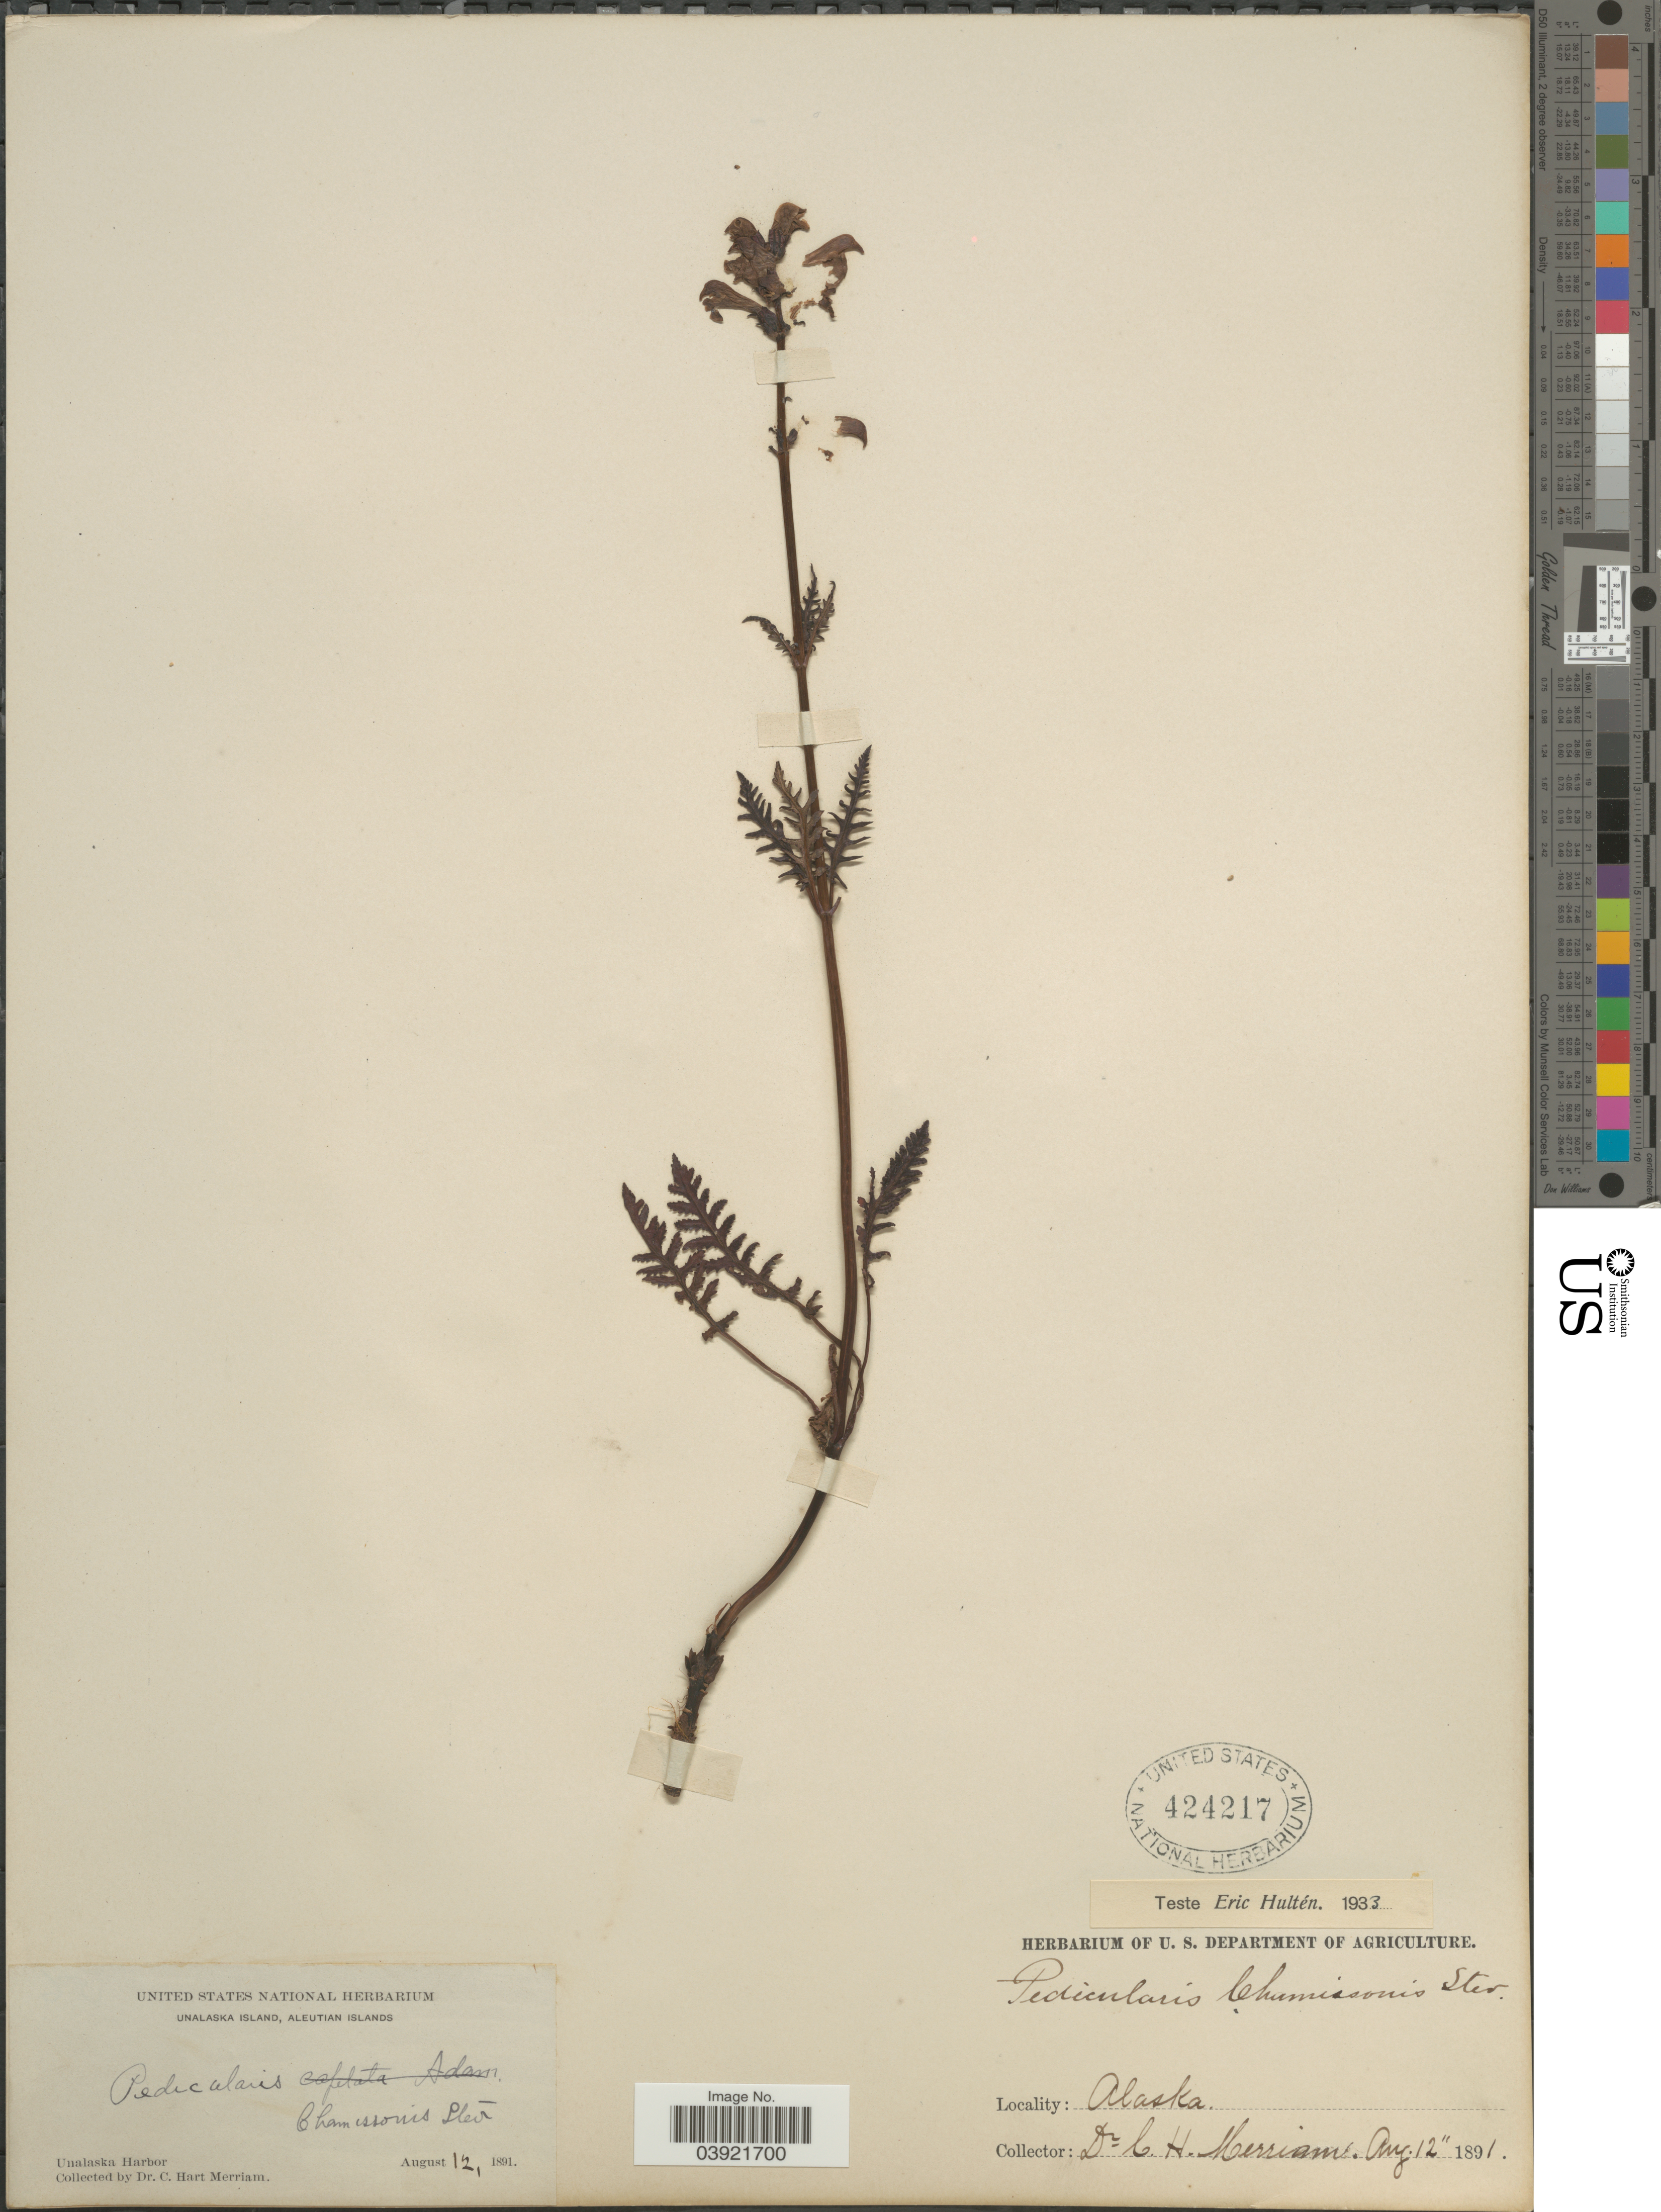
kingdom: Plantae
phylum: Tracheophyta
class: Magnoliopsida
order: Lamiales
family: Orobanchaceae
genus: Pedicularis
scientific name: Pedicularis chamissonis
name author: Steven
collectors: C. Merriam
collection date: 1891-08-12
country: United States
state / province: Alaska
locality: Unalaska Island, Aleutian Islands. Unalaska Harbor.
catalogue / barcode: US 424217